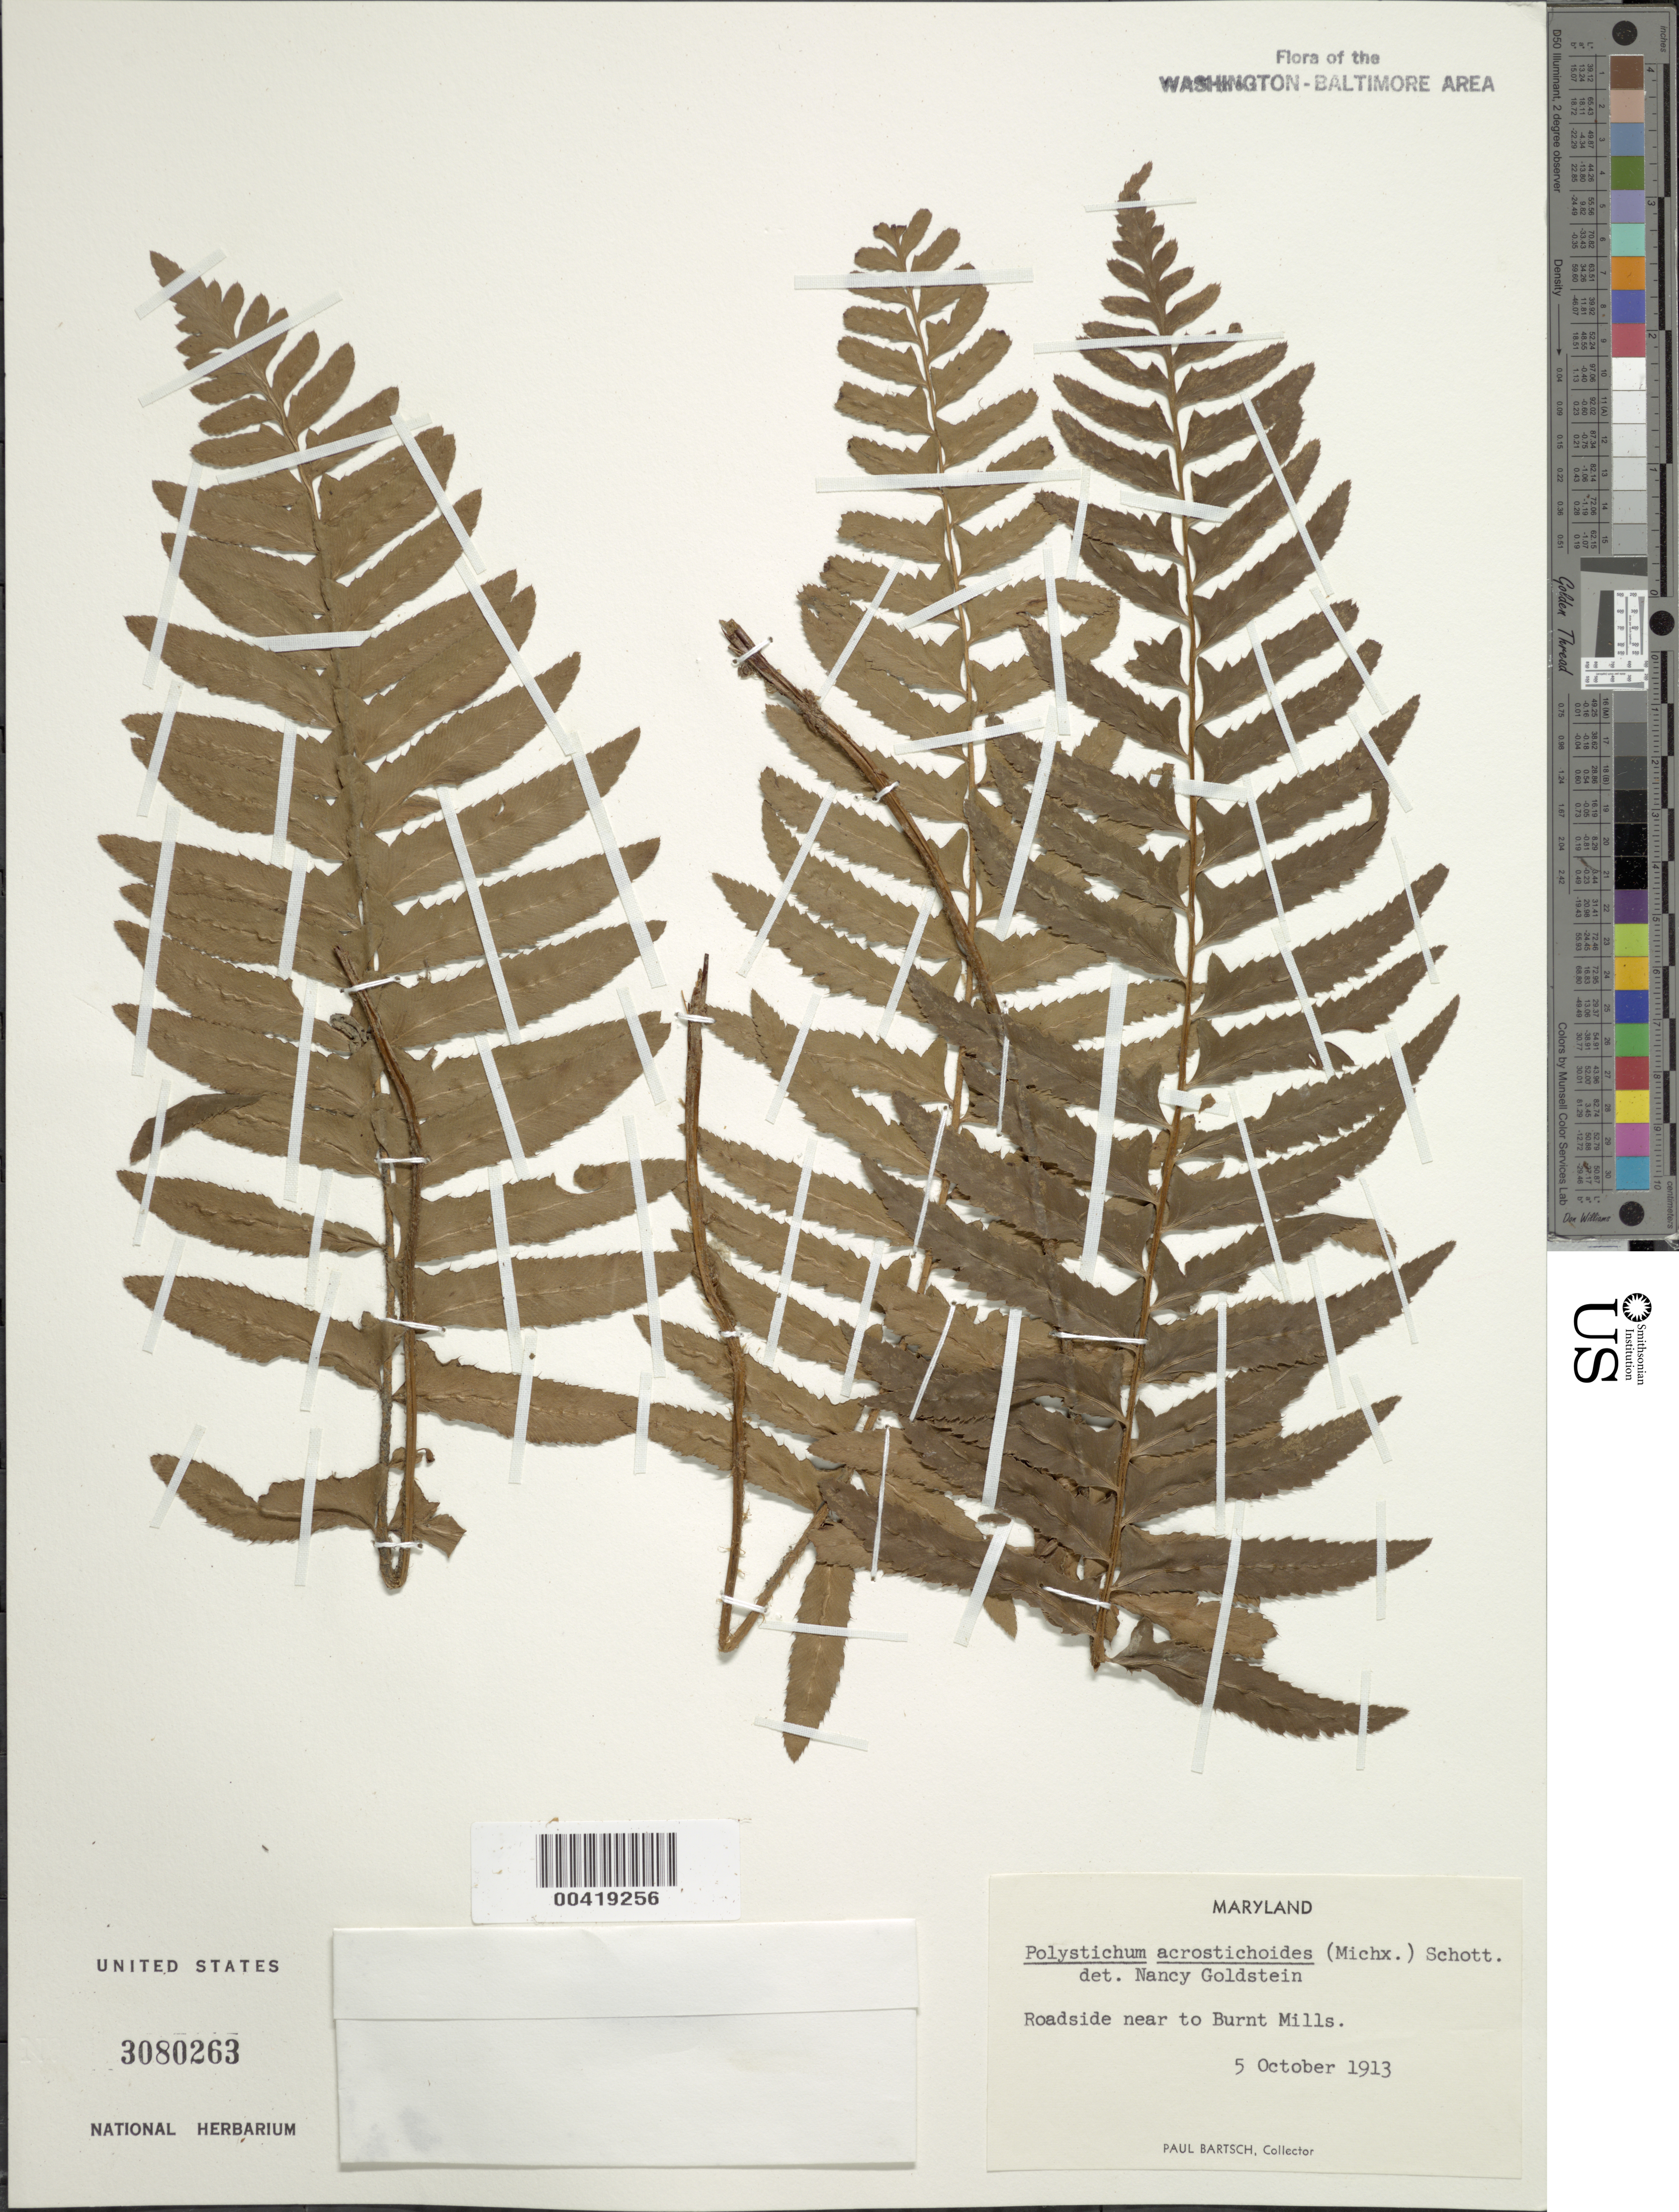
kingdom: Plantae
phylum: Tracheophyta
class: Polypodiopsida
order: Polypodiales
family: Dryopteridaceae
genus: Polystichum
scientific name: Polystichum acrostichoides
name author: (Michx.) Schott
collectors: P. Bartsch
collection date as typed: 05 Oct 1913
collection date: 1913-10-05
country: United States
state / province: Maryland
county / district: Montgomery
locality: Near Burnt Mills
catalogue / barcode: US 3080263